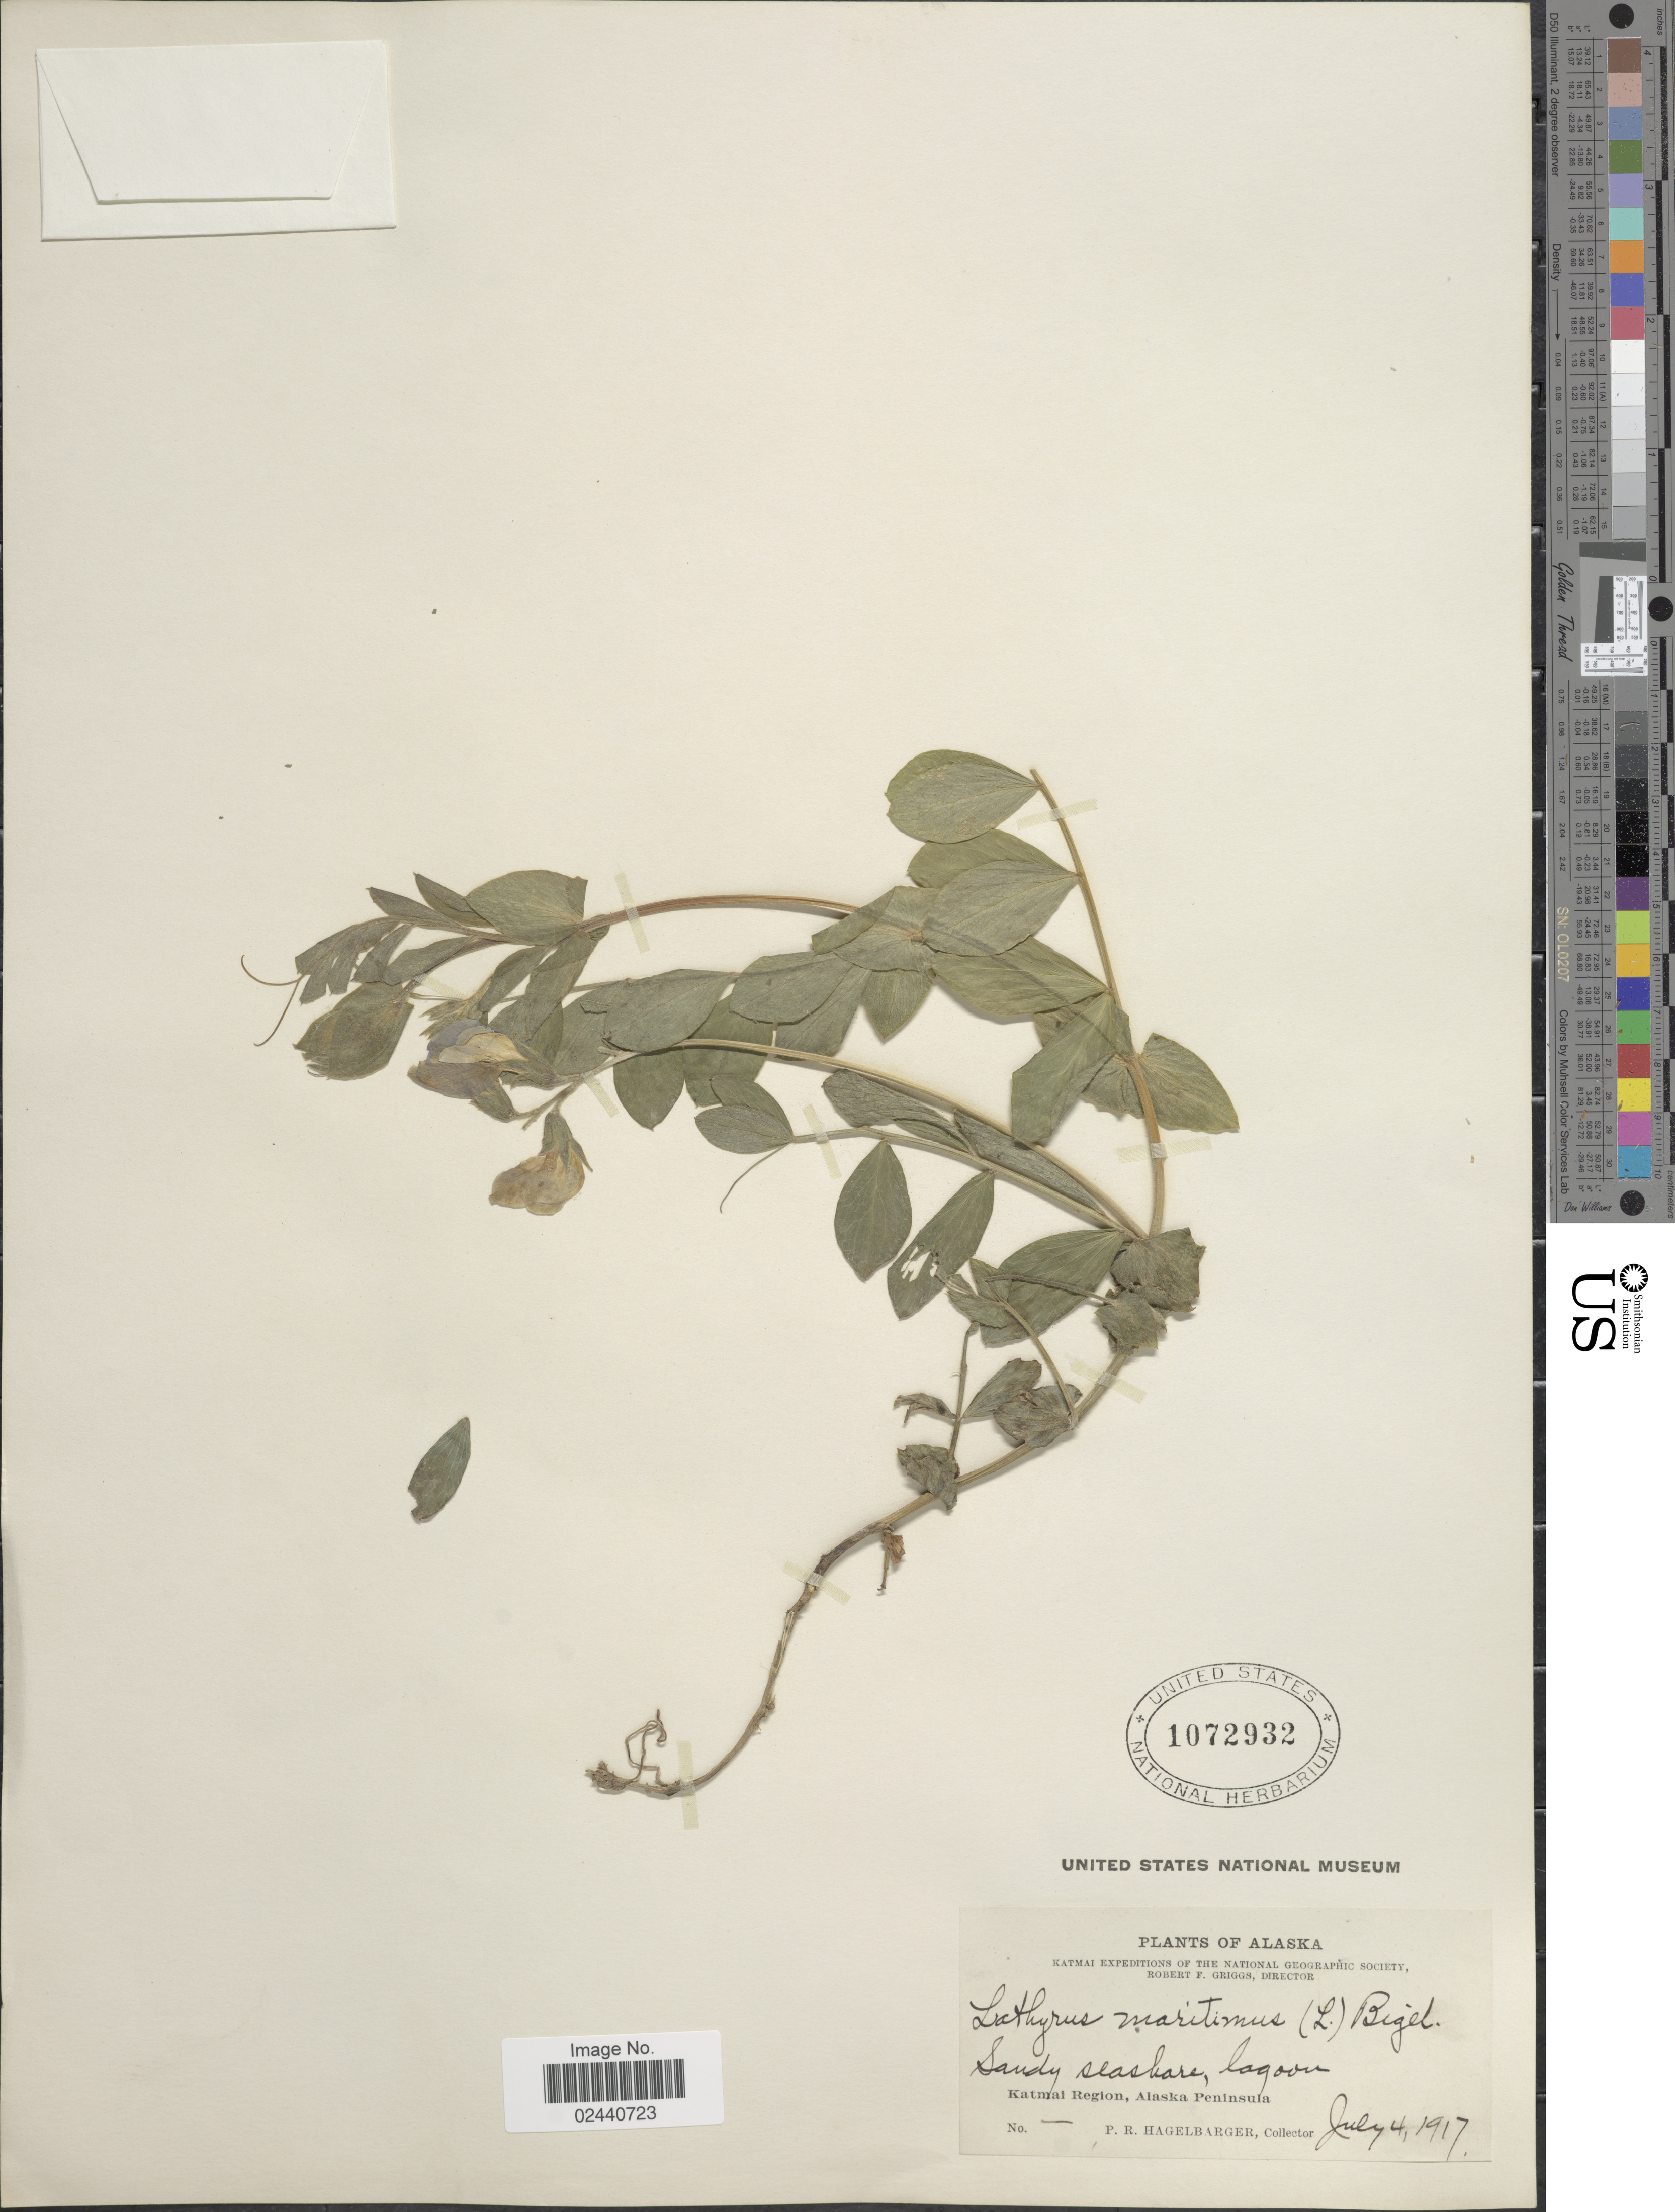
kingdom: Plantae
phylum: Tracheophyta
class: Magnoliopsida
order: Fabales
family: Fabaceae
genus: Lathyrus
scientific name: Lathyrus japonicus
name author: Willd.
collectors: P. Hagelbarger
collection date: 1917-07-04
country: United States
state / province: Alaska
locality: Katmai Region, Alaska Peninsula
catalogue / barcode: US 1072932